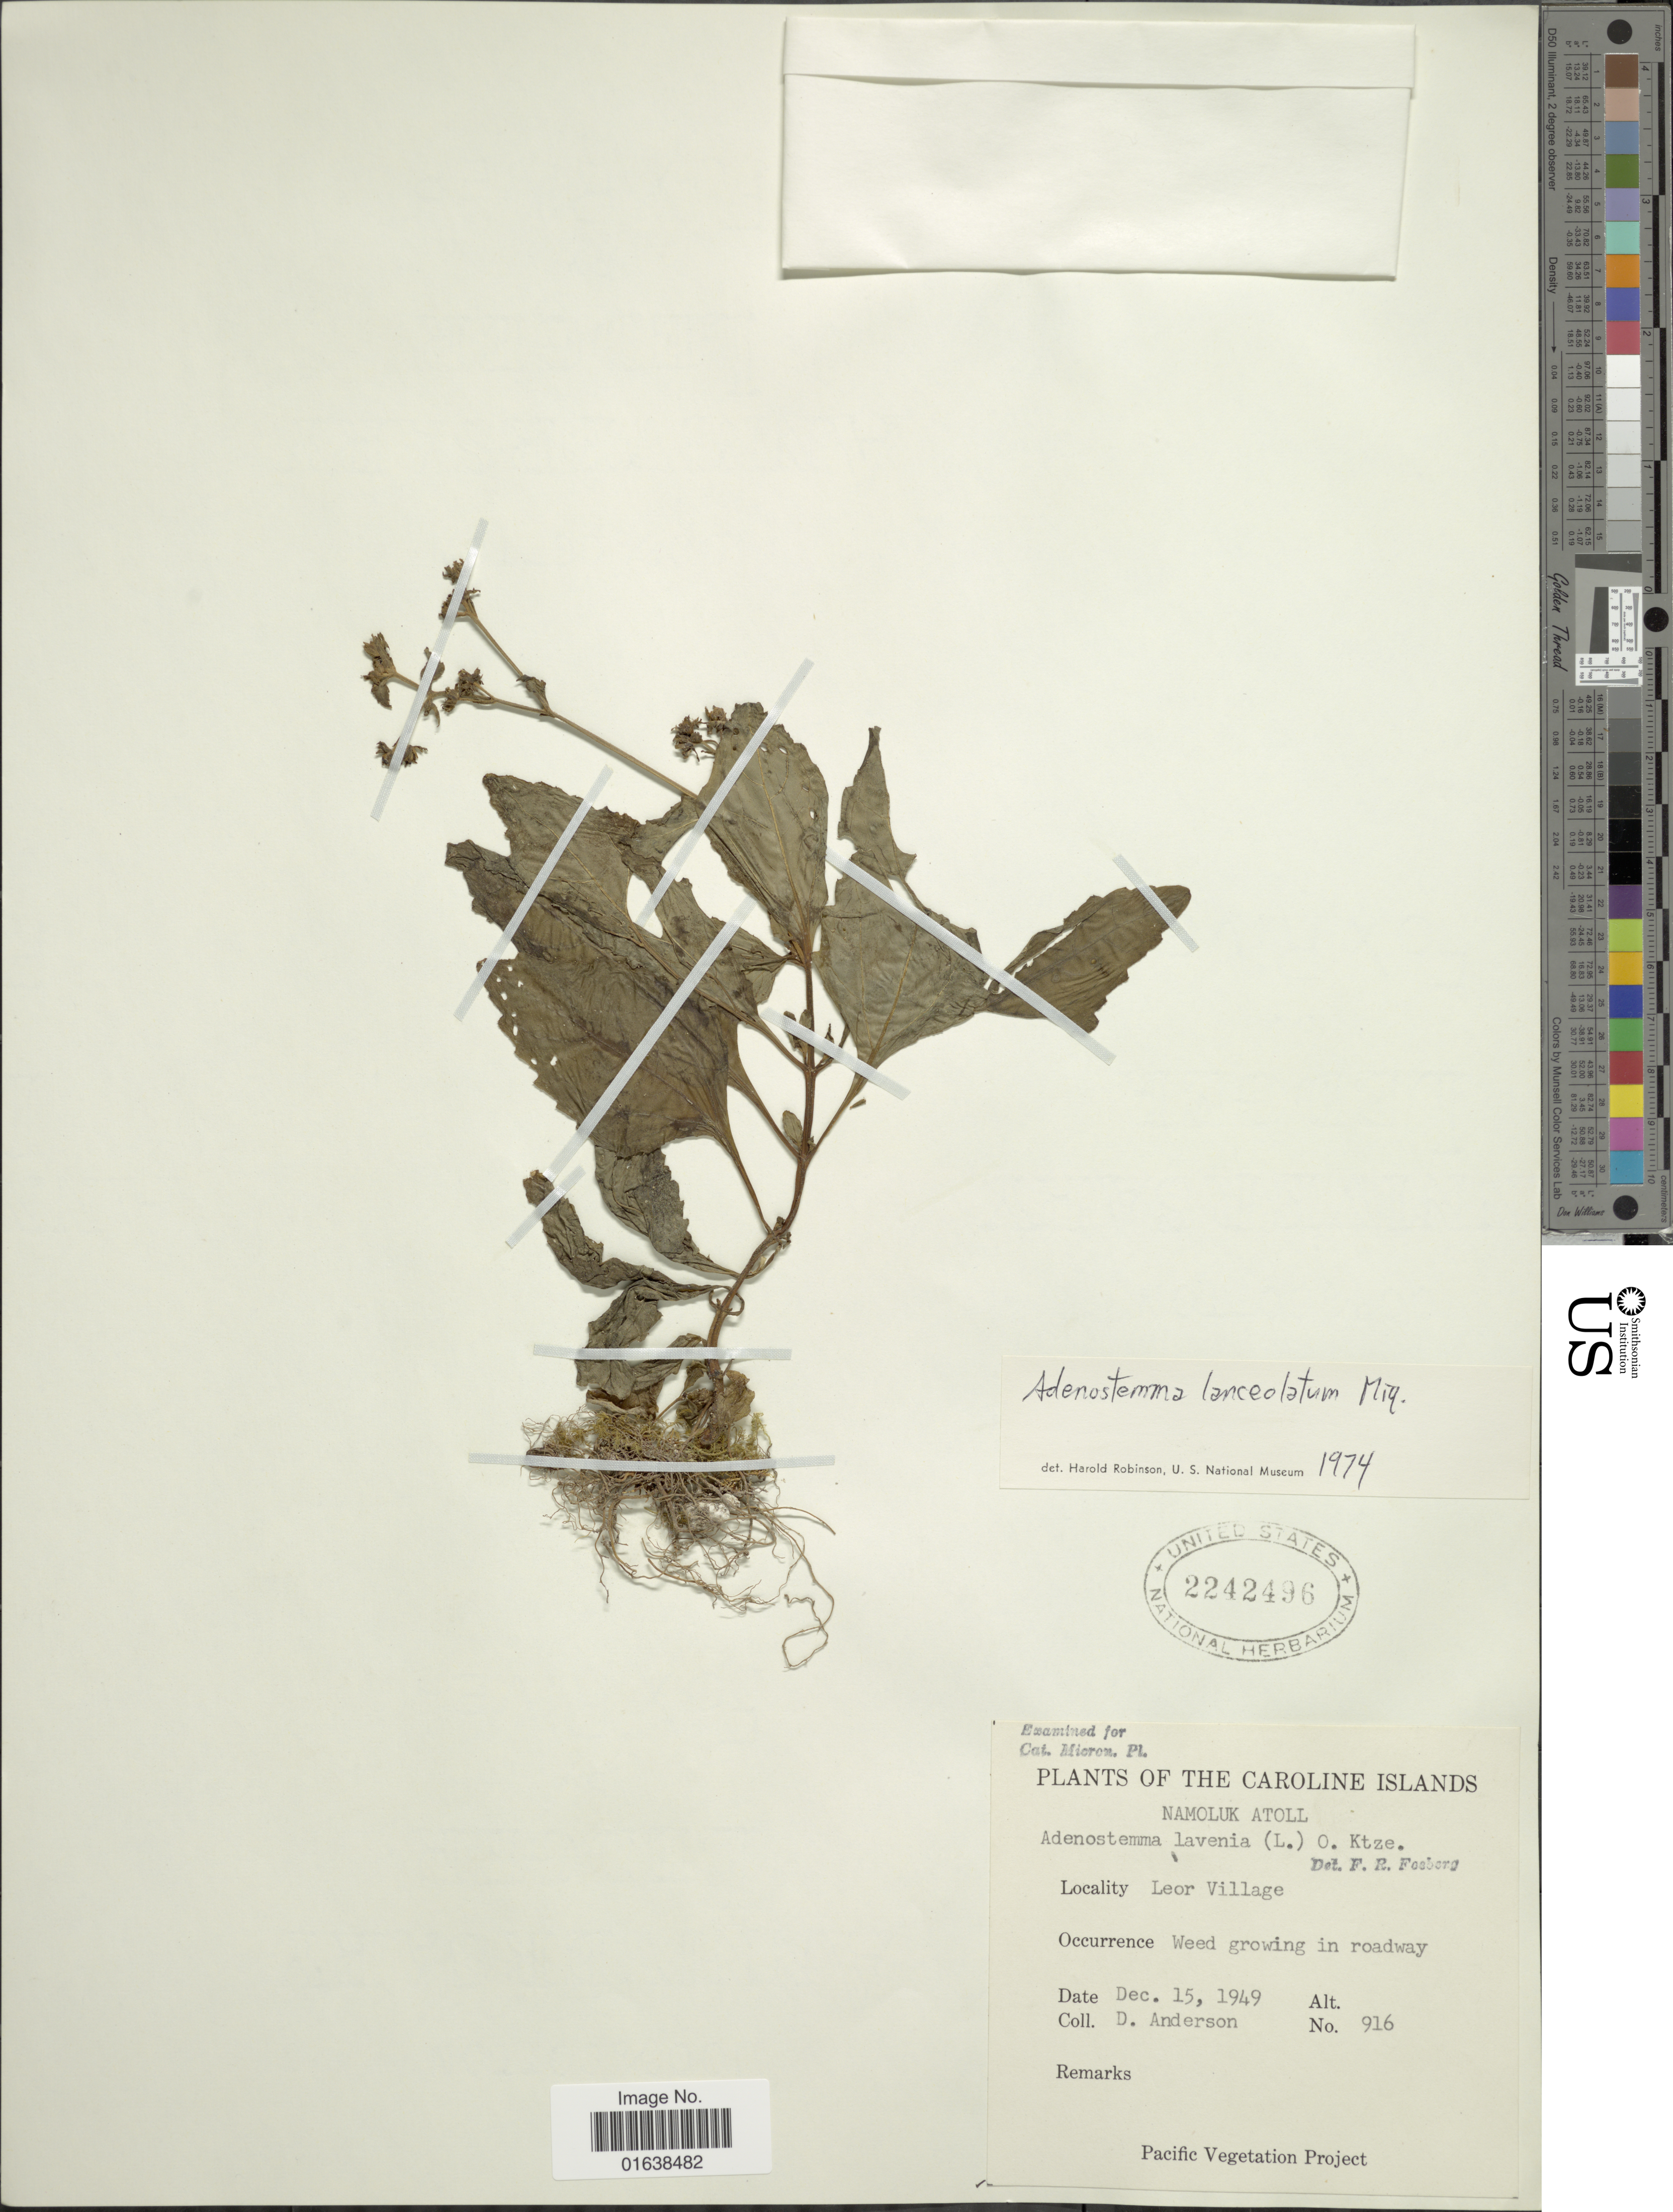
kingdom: Plantae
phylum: Tracheophyta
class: Magnoliopsida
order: Asterales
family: Asteraceae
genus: Adenostemma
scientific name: Adenostemma lanceolatum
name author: Miq.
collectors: D. Anderson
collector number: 916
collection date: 1949-12-15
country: Micronesia, Federated States of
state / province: Truk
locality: The Caronline Islands. Namoluk Atoll. Leor Village. Weed growing in roadway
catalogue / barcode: US 2242496